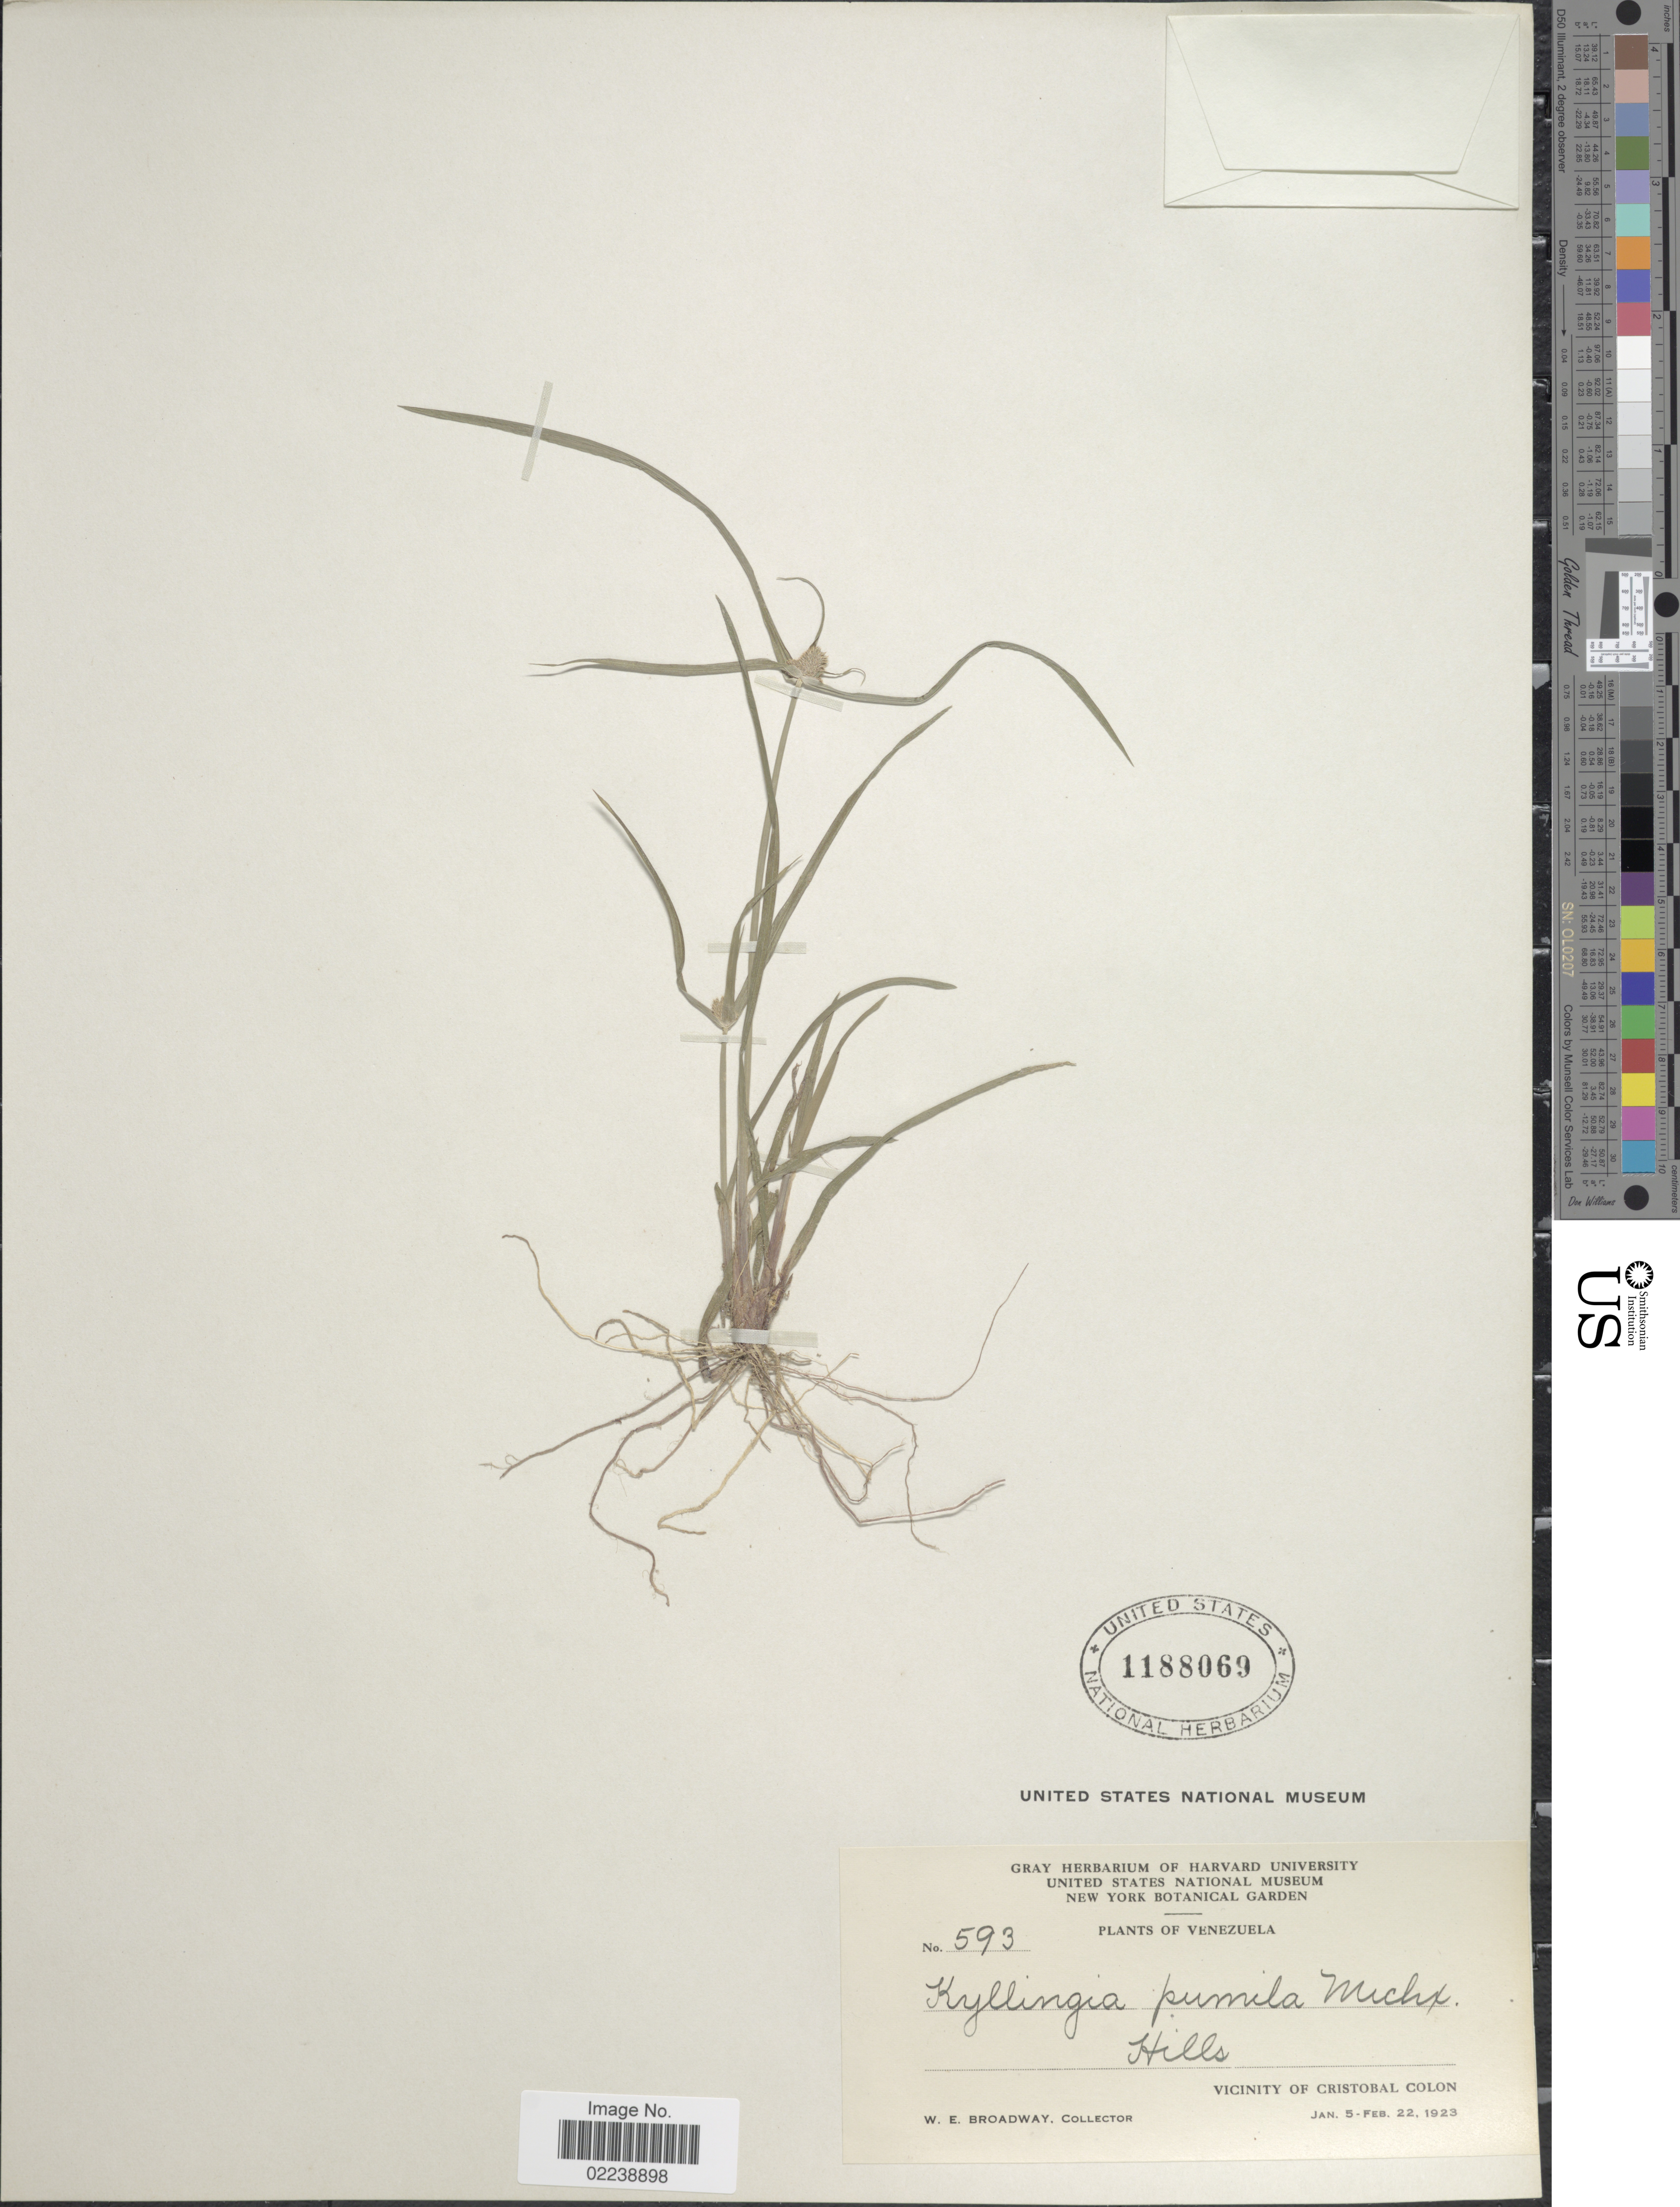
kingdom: Plantae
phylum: Tracheophyta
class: Liliopsida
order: Poales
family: Cyperaceae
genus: Cyperus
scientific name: Cyperus hortensis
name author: (Salzm. ex Steud.) Dorr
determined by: Strong, Mark T., (BOT), Smithsonian Institution - National Museum of Natural History (UNITED STATES)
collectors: W. E. Broadway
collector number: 593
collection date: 1923-01-05/1923-02-22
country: Venezuela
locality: Vicinity of Cristobal, Colon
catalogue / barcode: US 1188069